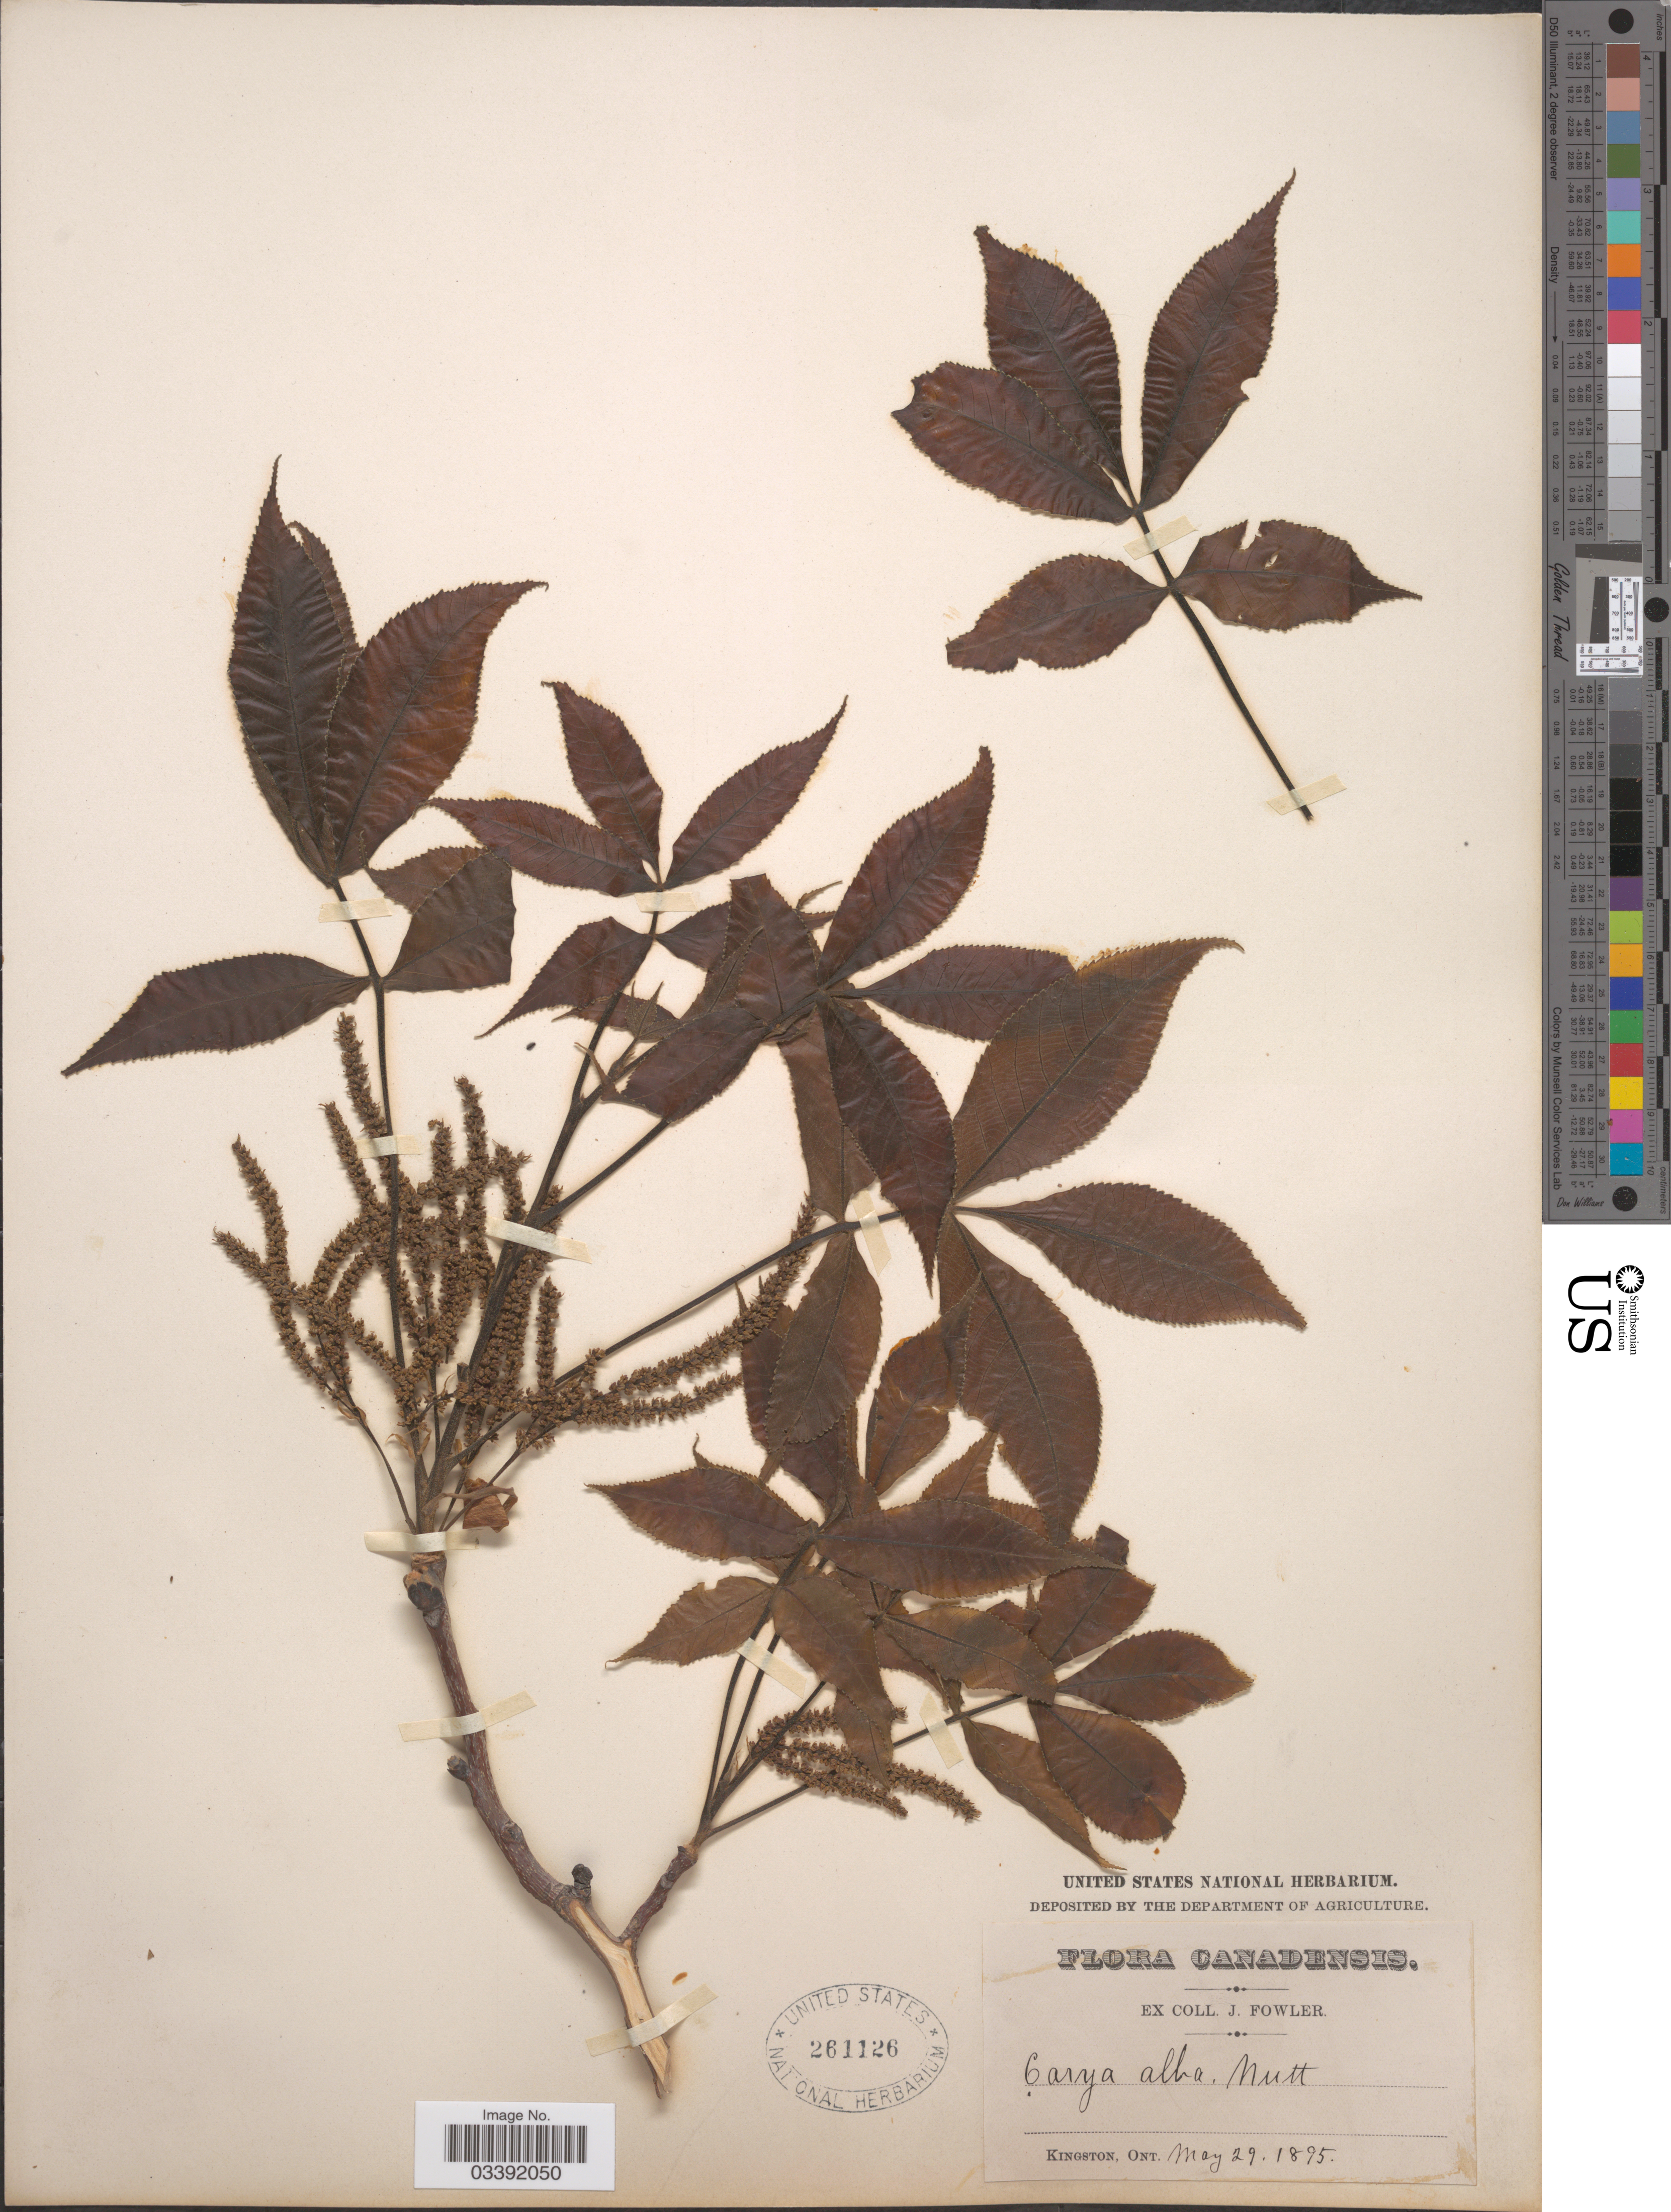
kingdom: Plantae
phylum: Tracheophyta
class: Magnoliopsida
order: Fagales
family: Juglandaceae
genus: Carya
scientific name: Carya ovata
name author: (Mill.) K. Koch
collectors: J. Fowler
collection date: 1895-05-29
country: Canada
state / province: Ontario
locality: Kingston.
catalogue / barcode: US 261126